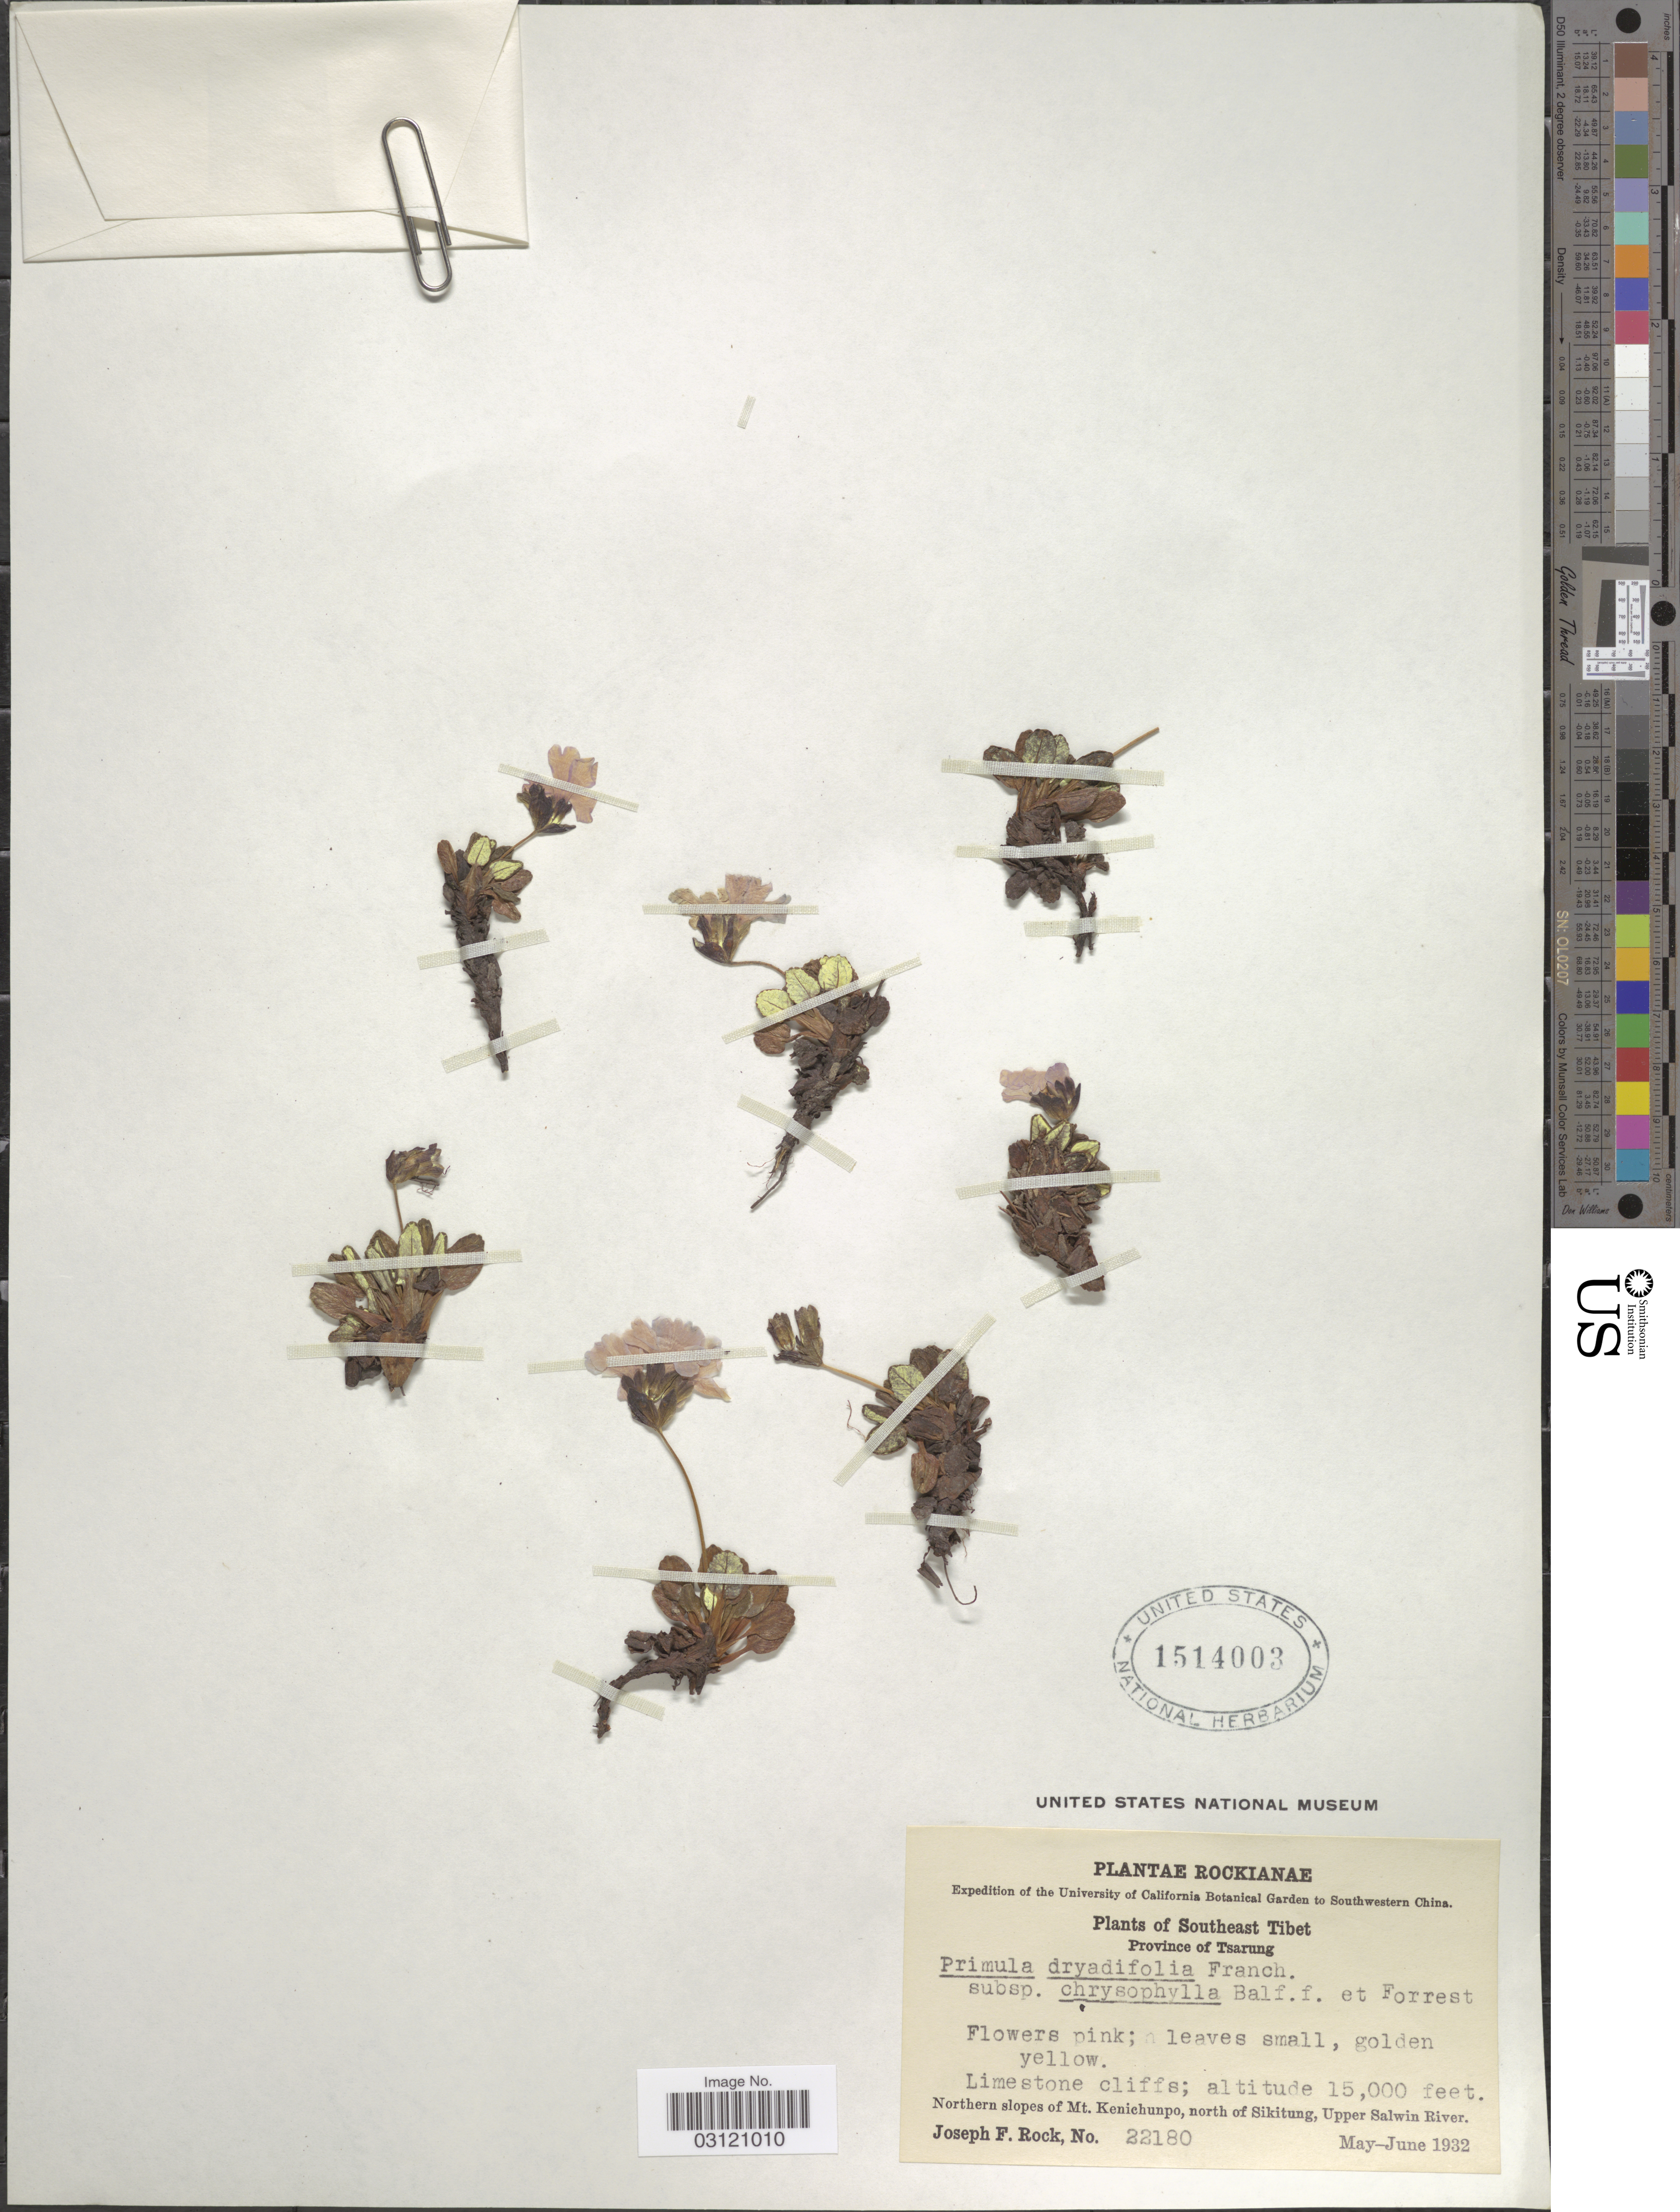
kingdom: Plantae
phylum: Tracheophyta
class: Magnoliopsida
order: Ericales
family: Primulaceae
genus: Primula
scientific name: Primula dryadifolia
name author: Franch.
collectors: J. F. Rock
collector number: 22180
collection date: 1932-05/1932-06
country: China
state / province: Xizang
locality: Southwestern China. Southeast Tibet. Province of Tsarung. Northern slopes of Mt. Kenichunpo, north of Sikitung, Upper Salwin River.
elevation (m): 4572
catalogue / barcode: US 1514003